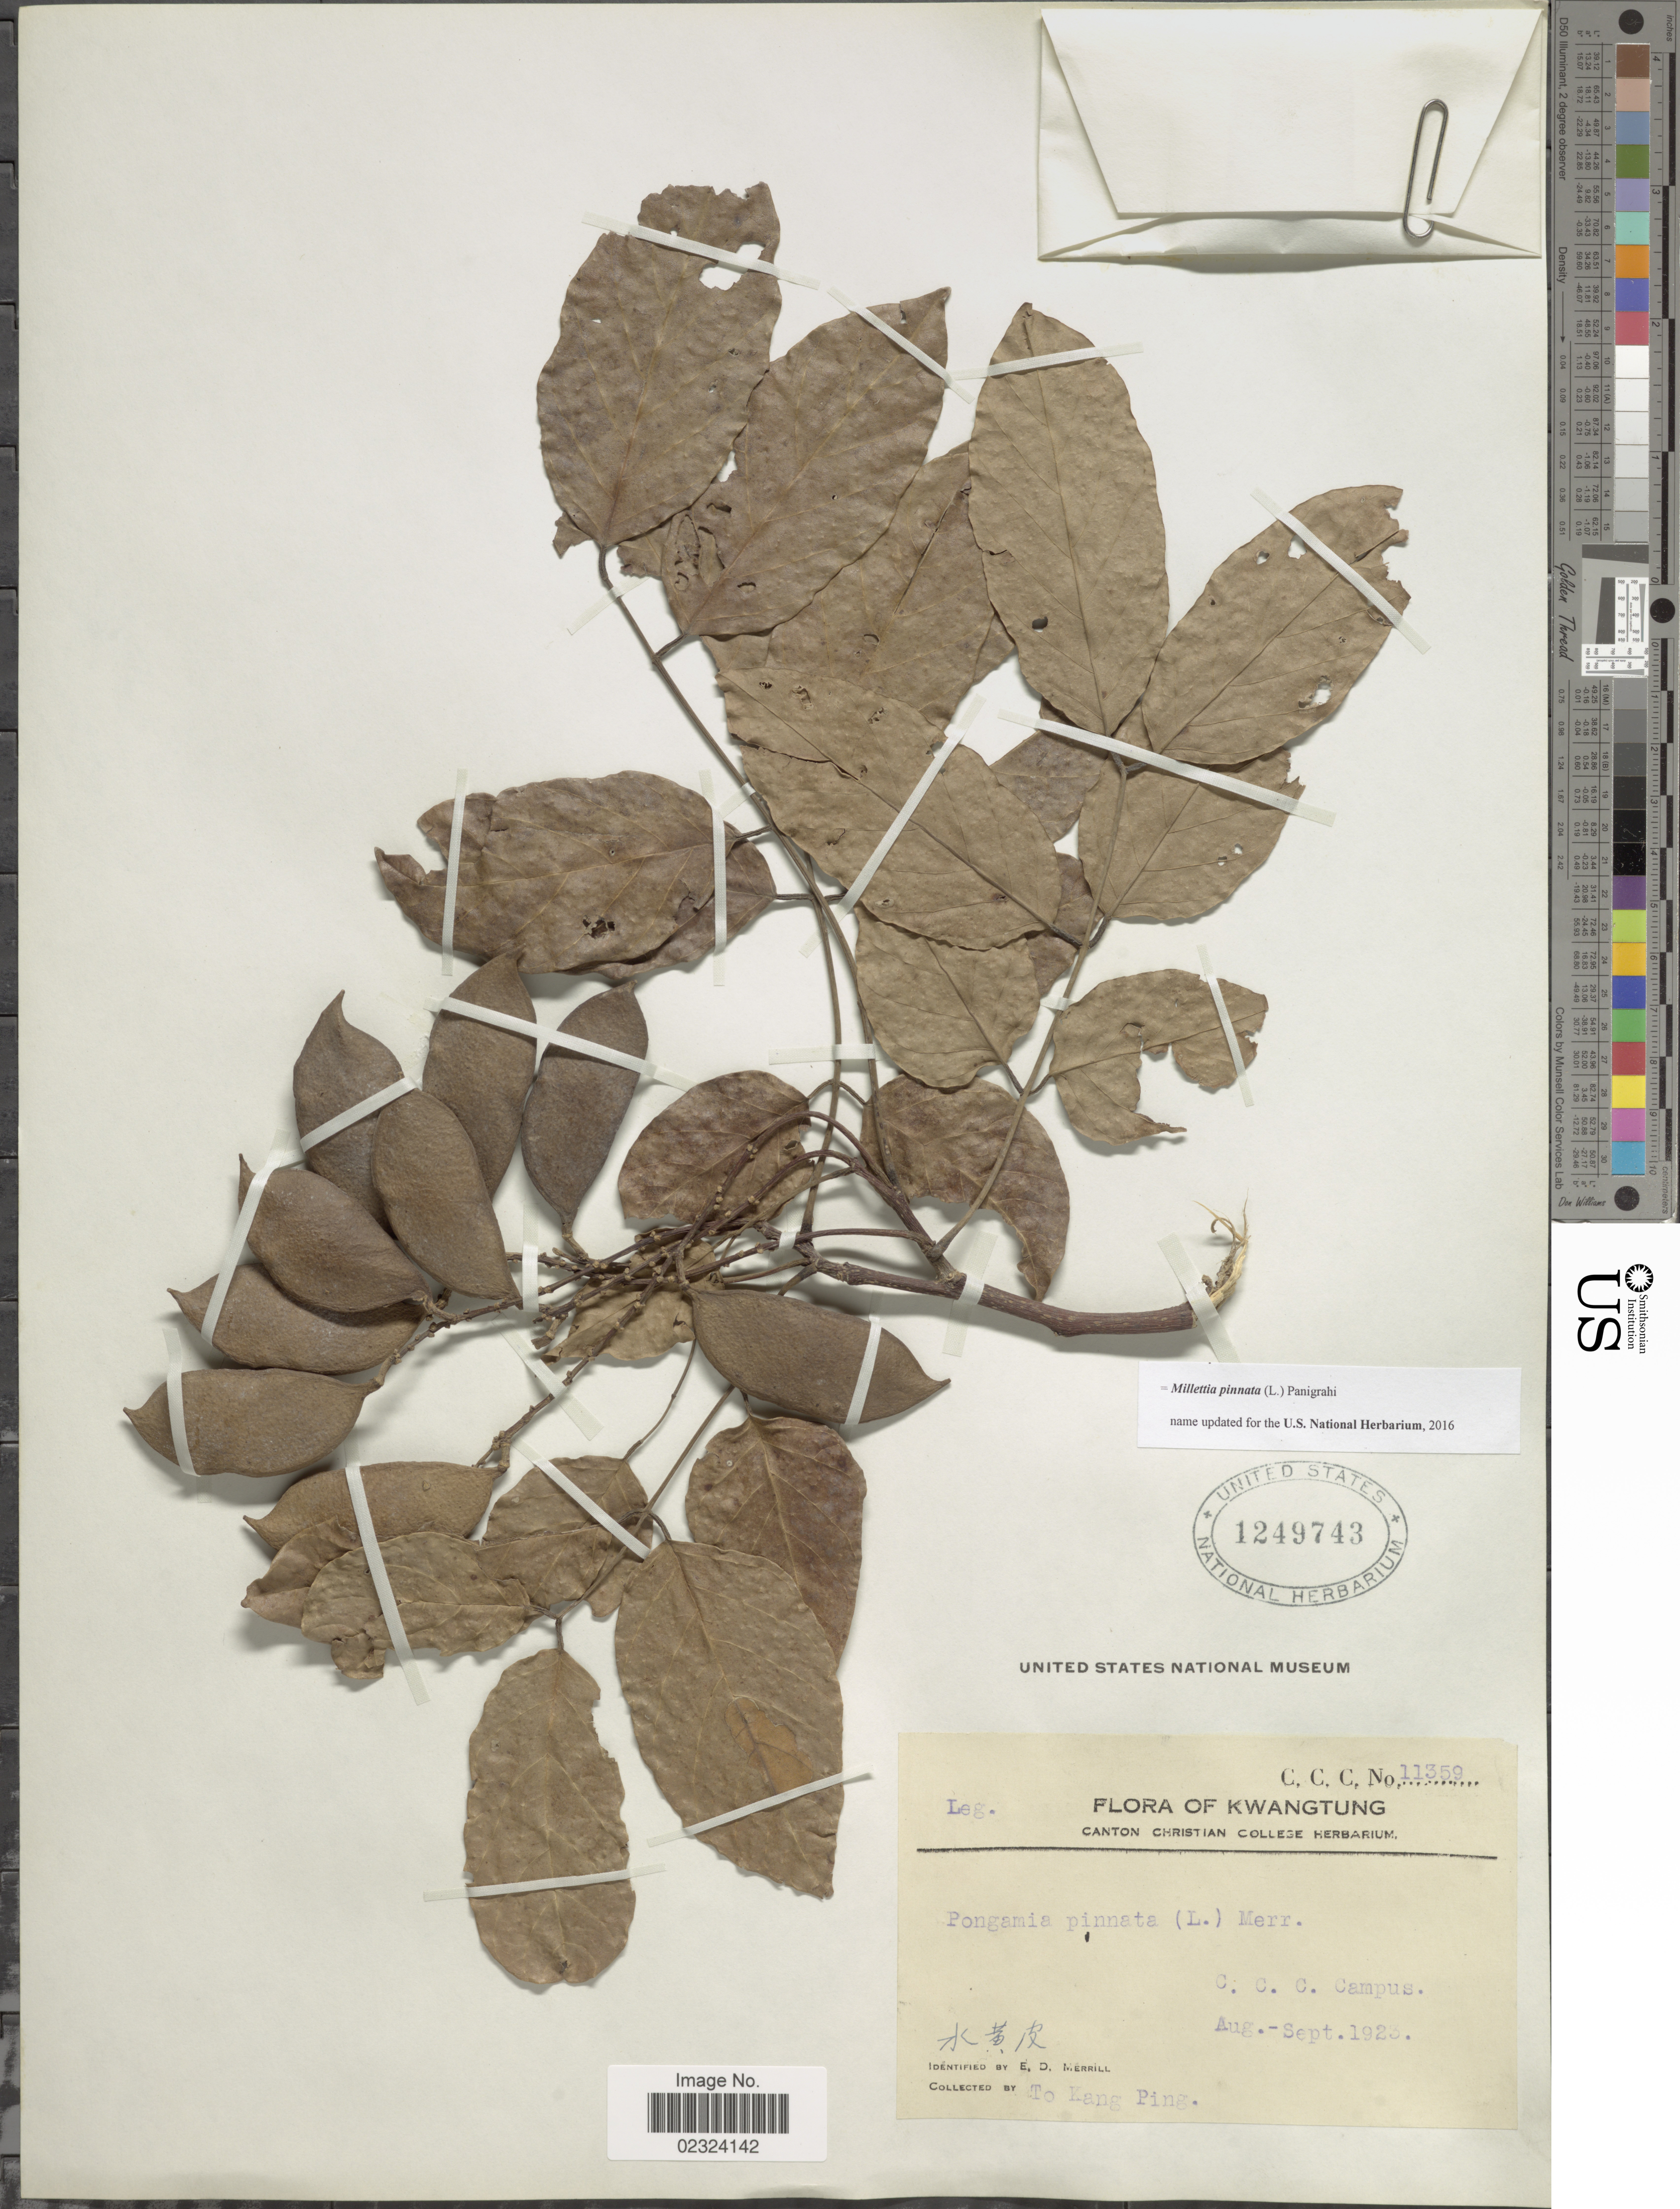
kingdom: Plantae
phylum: Tracheophyta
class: Magnoliopsida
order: Fabales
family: Fabaceae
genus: Millettia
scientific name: Millettia pinnata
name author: (L.) Panigrahi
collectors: T. Ping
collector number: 11359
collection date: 1923-08/1923-09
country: China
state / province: Guangdong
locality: Kwangtung. C.C.C. Campus.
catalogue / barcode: US 1249743